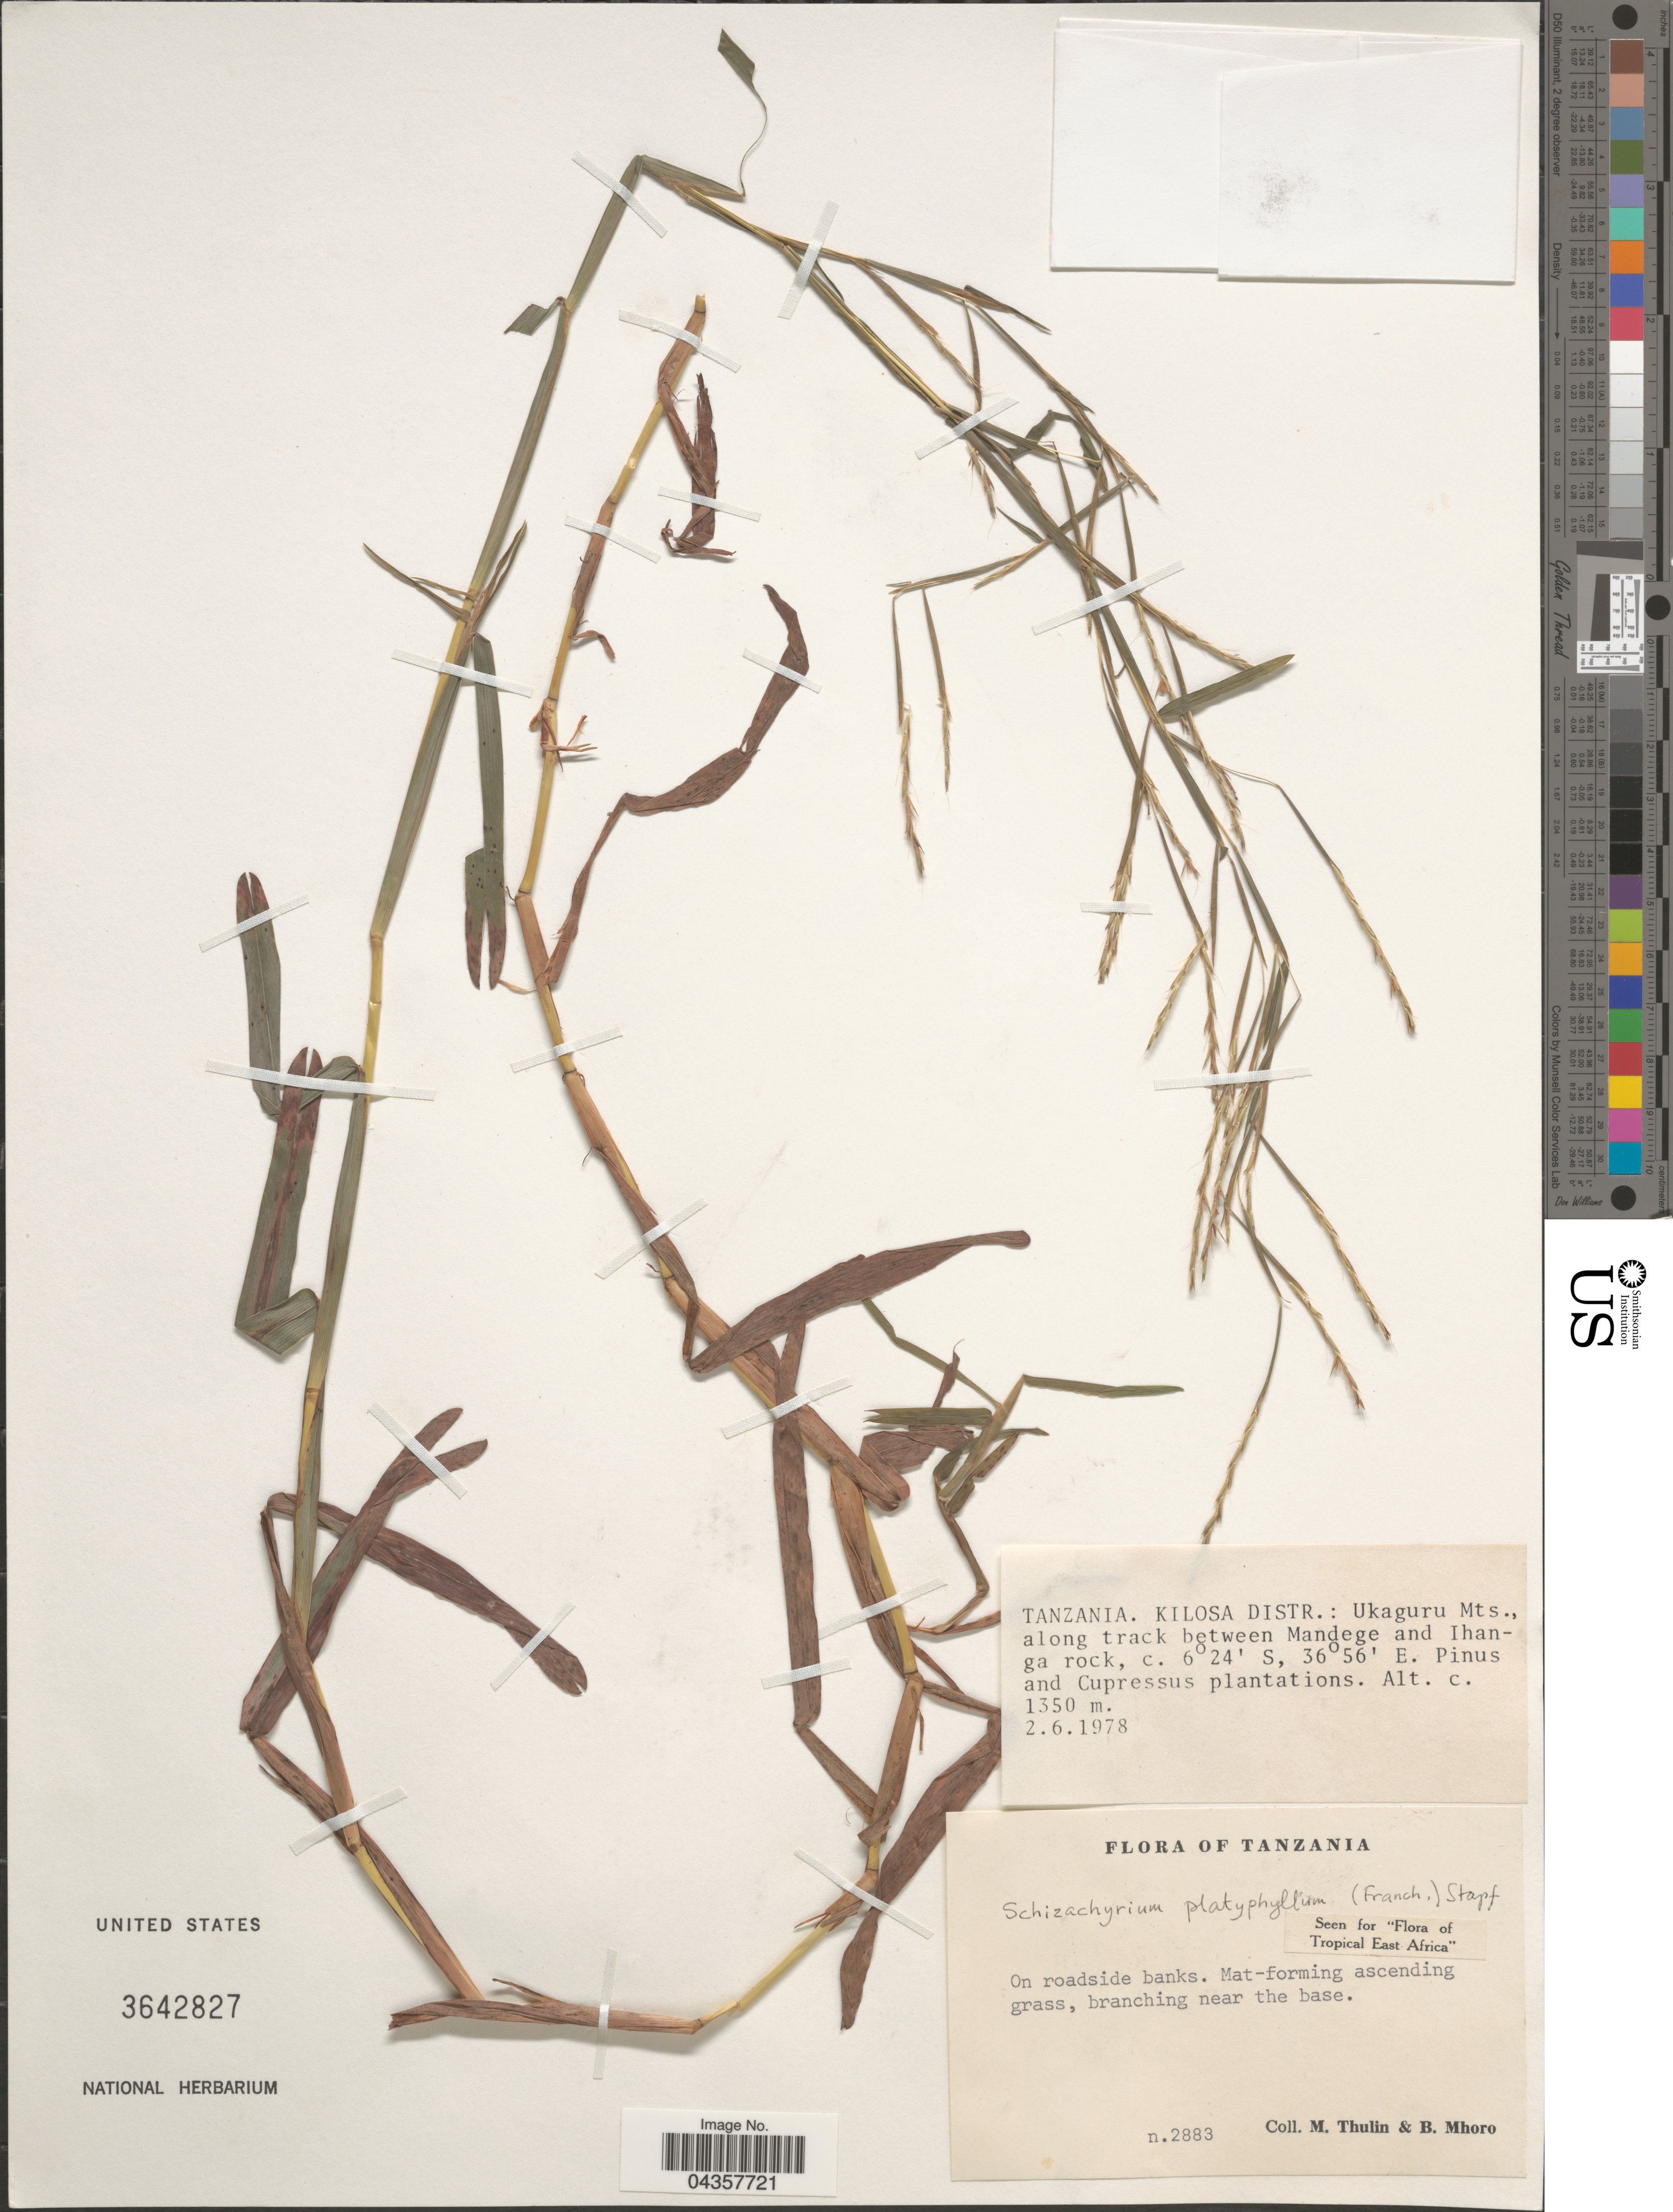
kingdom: Plantae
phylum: Tracheophyta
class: Liliopsida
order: Poales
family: Poaceae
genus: Schizachyrium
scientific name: Schizachyrium platyphyllum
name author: (Franch.) Stapf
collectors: M. Thulin & B. Mhoro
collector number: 2883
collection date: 1978-06-02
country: Tanzania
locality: Kilosa Distr.: Ukaguru Mts., along track between Mandege and Ihanga rock.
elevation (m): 1350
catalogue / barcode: US 3642827